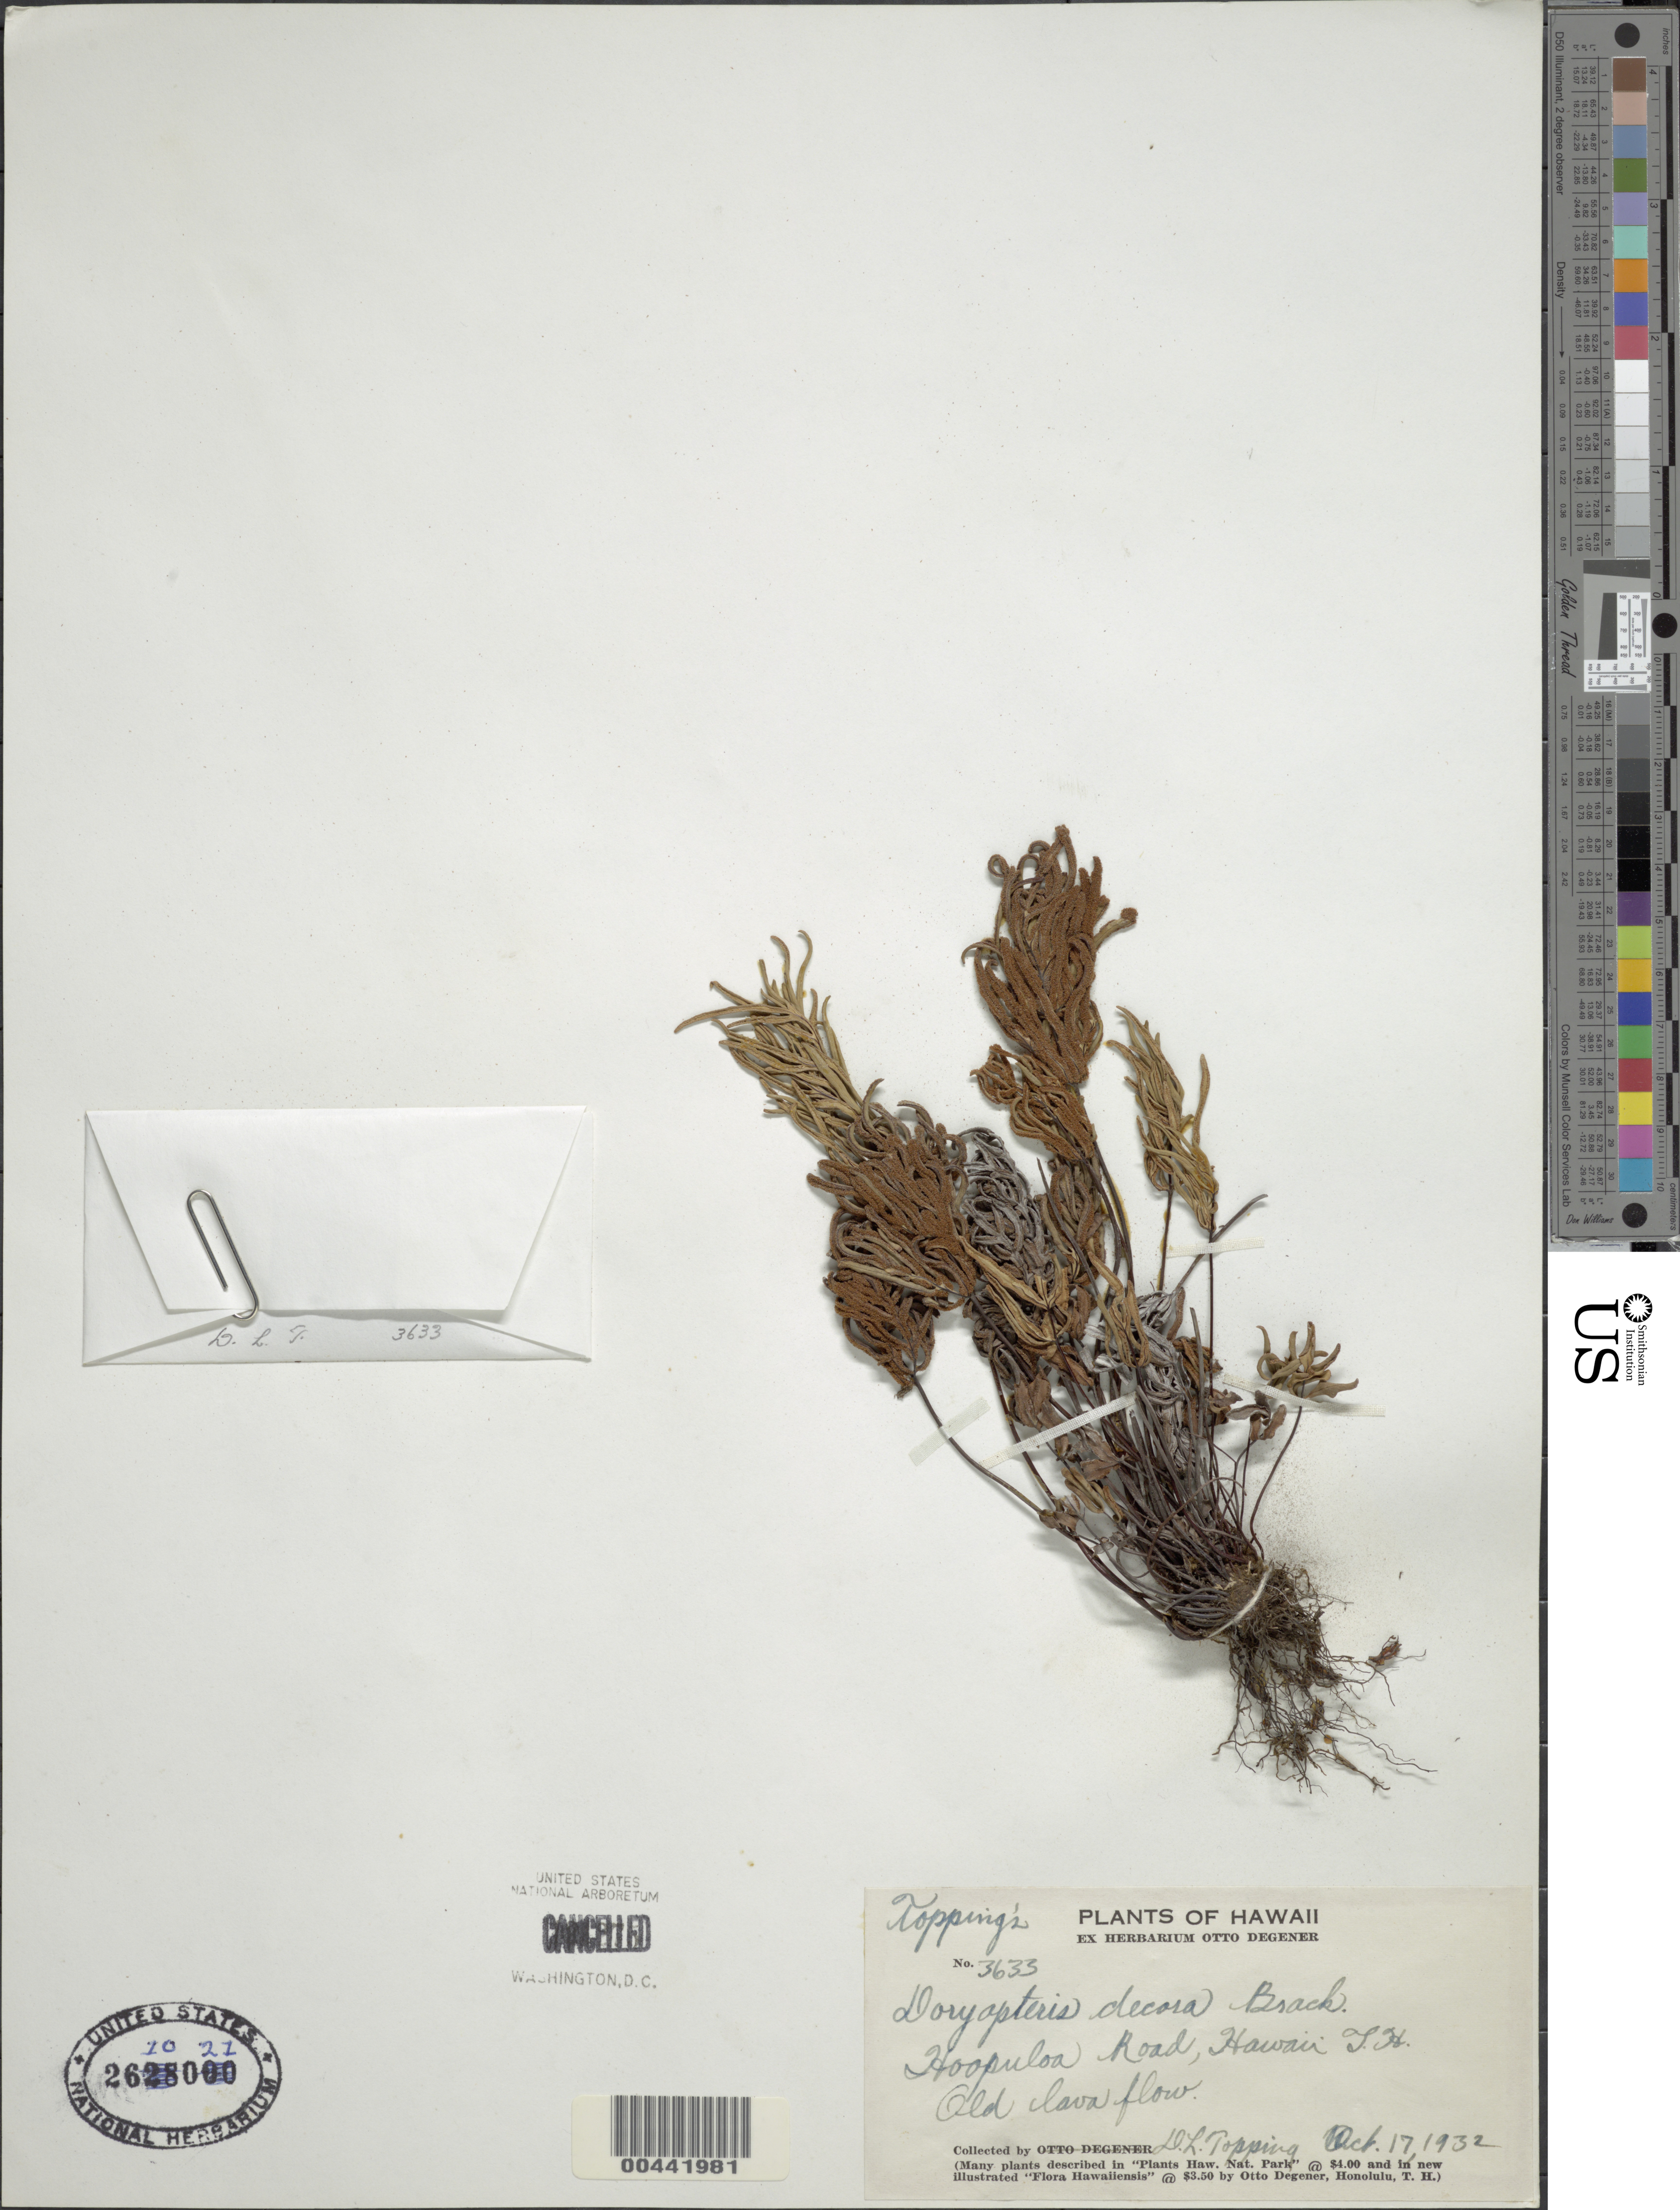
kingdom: Plantae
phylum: Tracheophyta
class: Polypodiopsida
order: Polypodiales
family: Pteridaceae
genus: Doryopteris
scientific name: Doryopteris decora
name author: Brack.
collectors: D. L. Topping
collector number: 3633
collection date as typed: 17 Oct 1932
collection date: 1932-10-17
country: United States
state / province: Hawaii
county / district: Hawaii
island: Hawaii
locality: Hoopuloa Rd.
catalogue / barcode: US 2610021